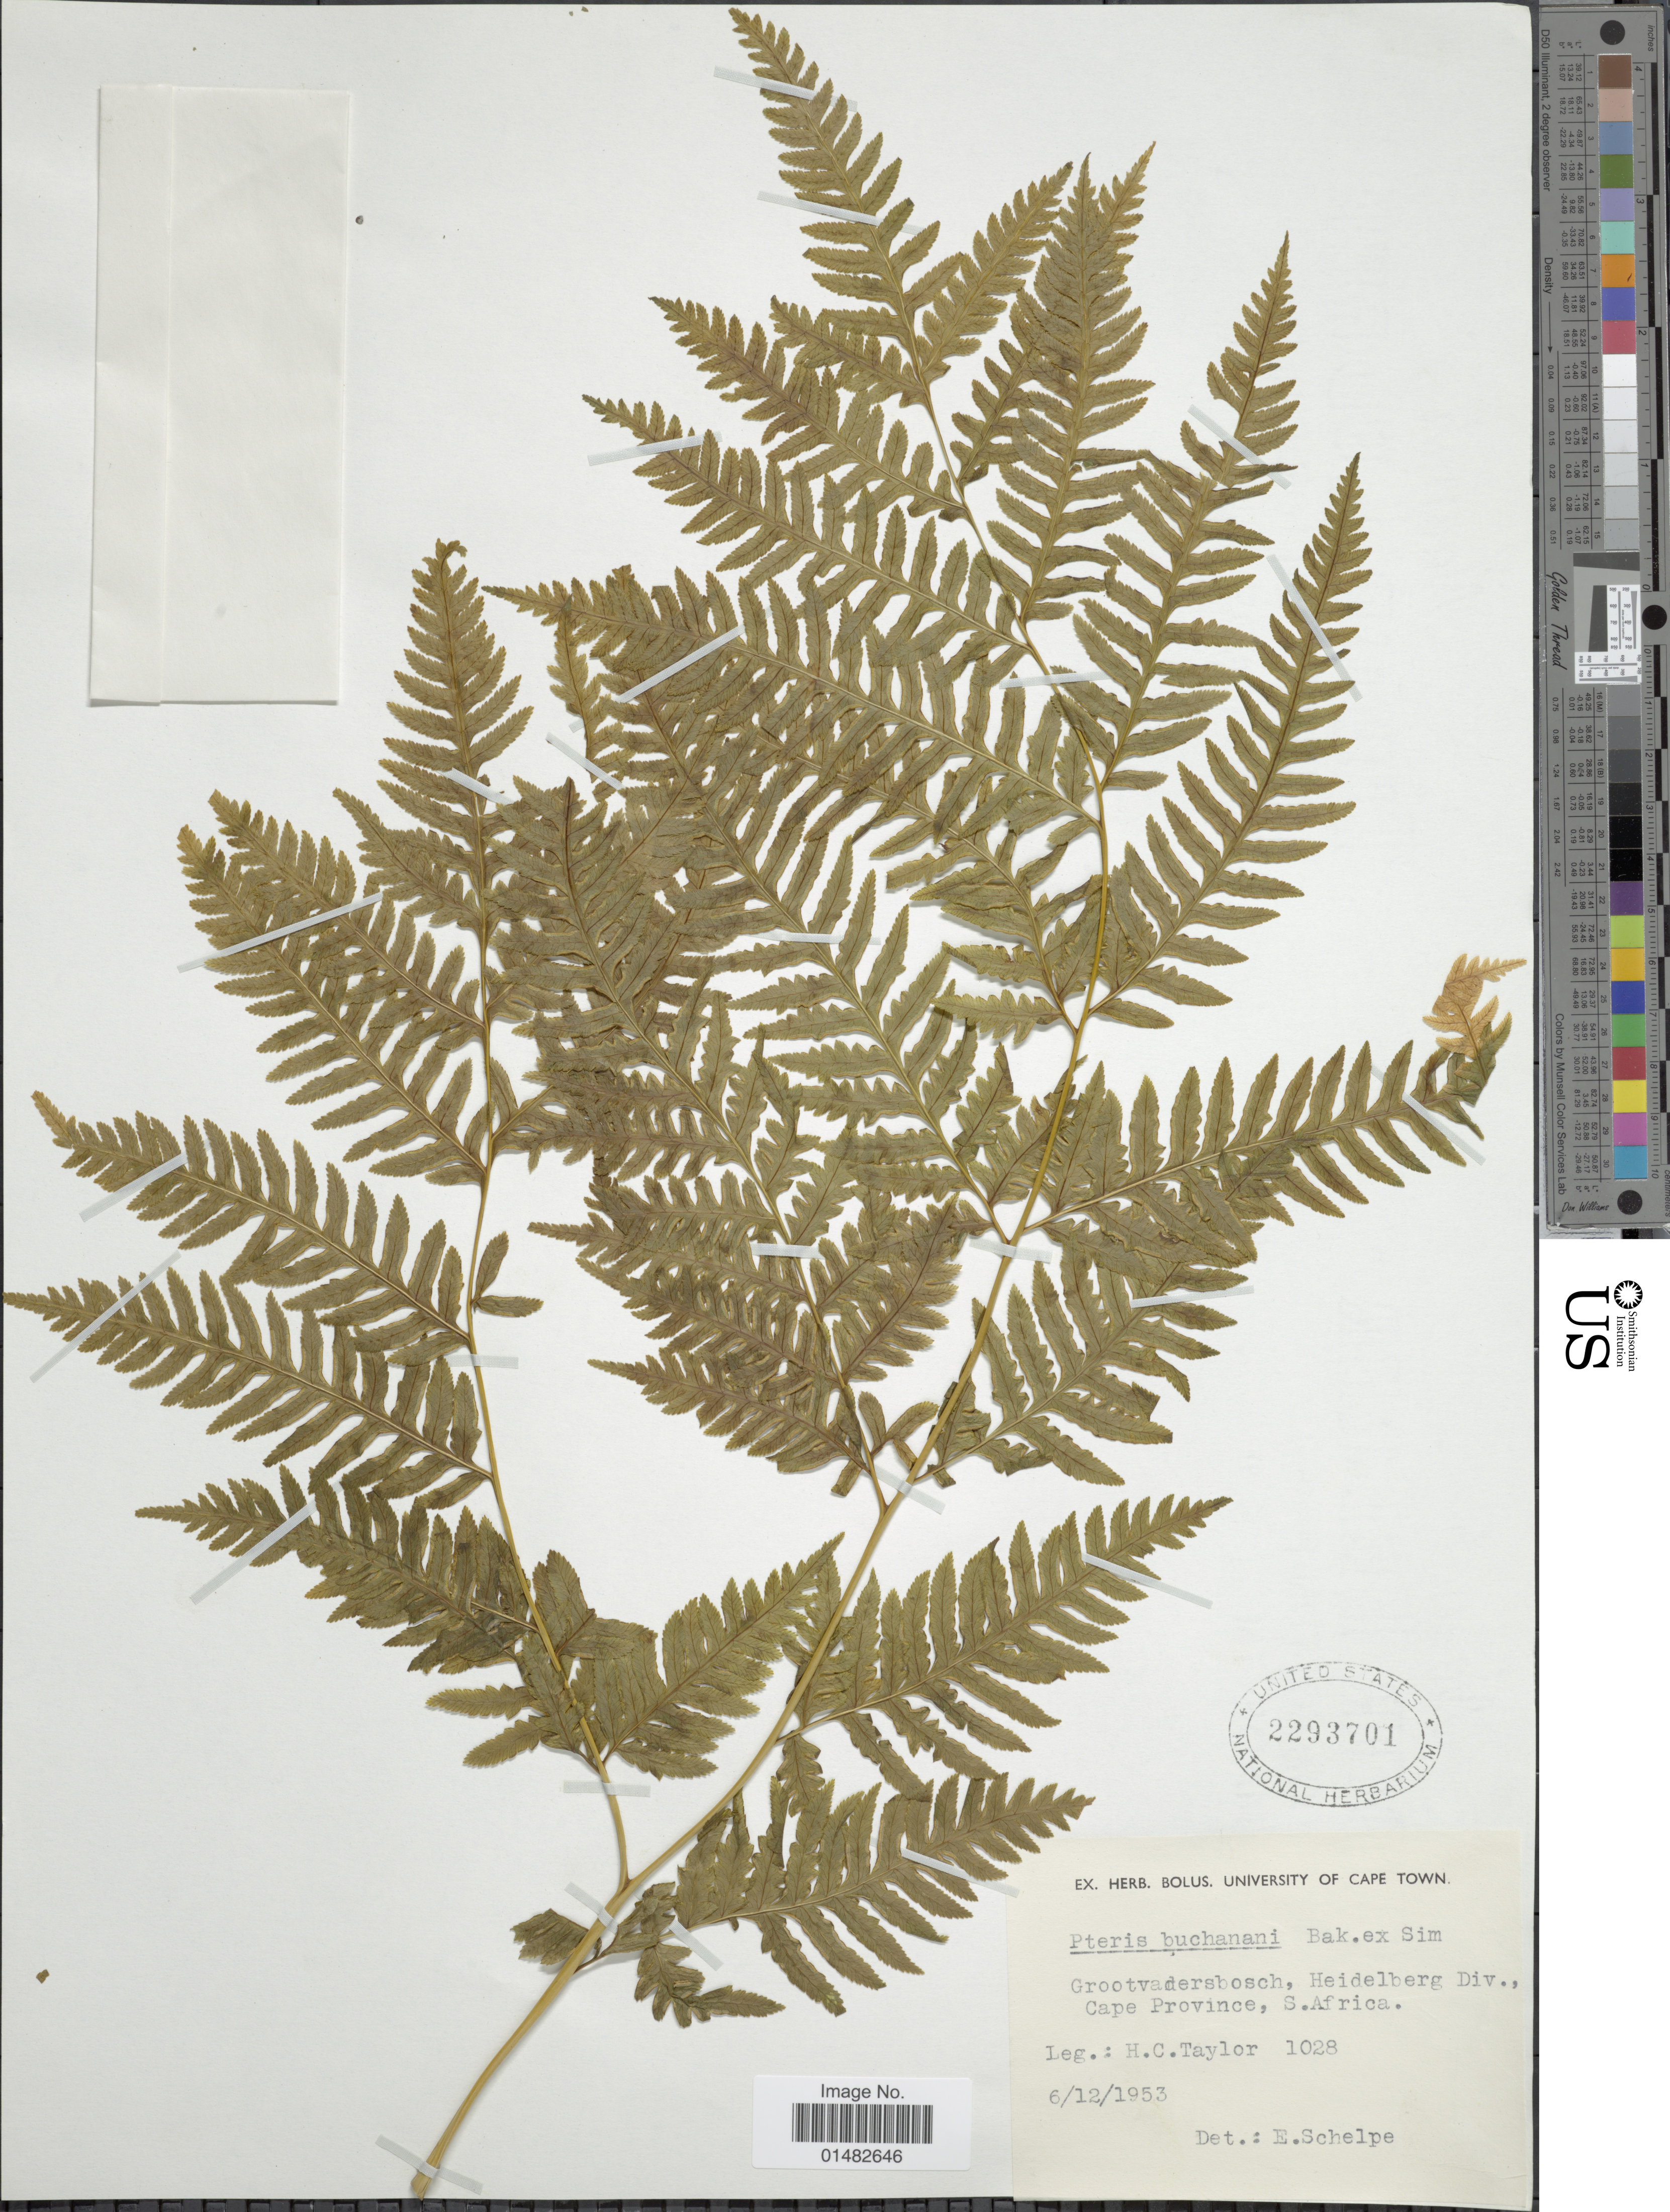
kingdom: Plantae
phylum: Tracheophyta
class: Polypodiopsida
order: Polypodiales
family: Pteridaceae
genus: Pteris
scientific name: Pteris buchananii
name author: Baker in Sim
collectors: H. Taylor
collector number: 1028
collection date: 1953-12-06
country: South Africa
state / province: Eastern Cape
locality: Grootvadersbosch, Heidelberg Div.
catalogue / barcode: US 2293701